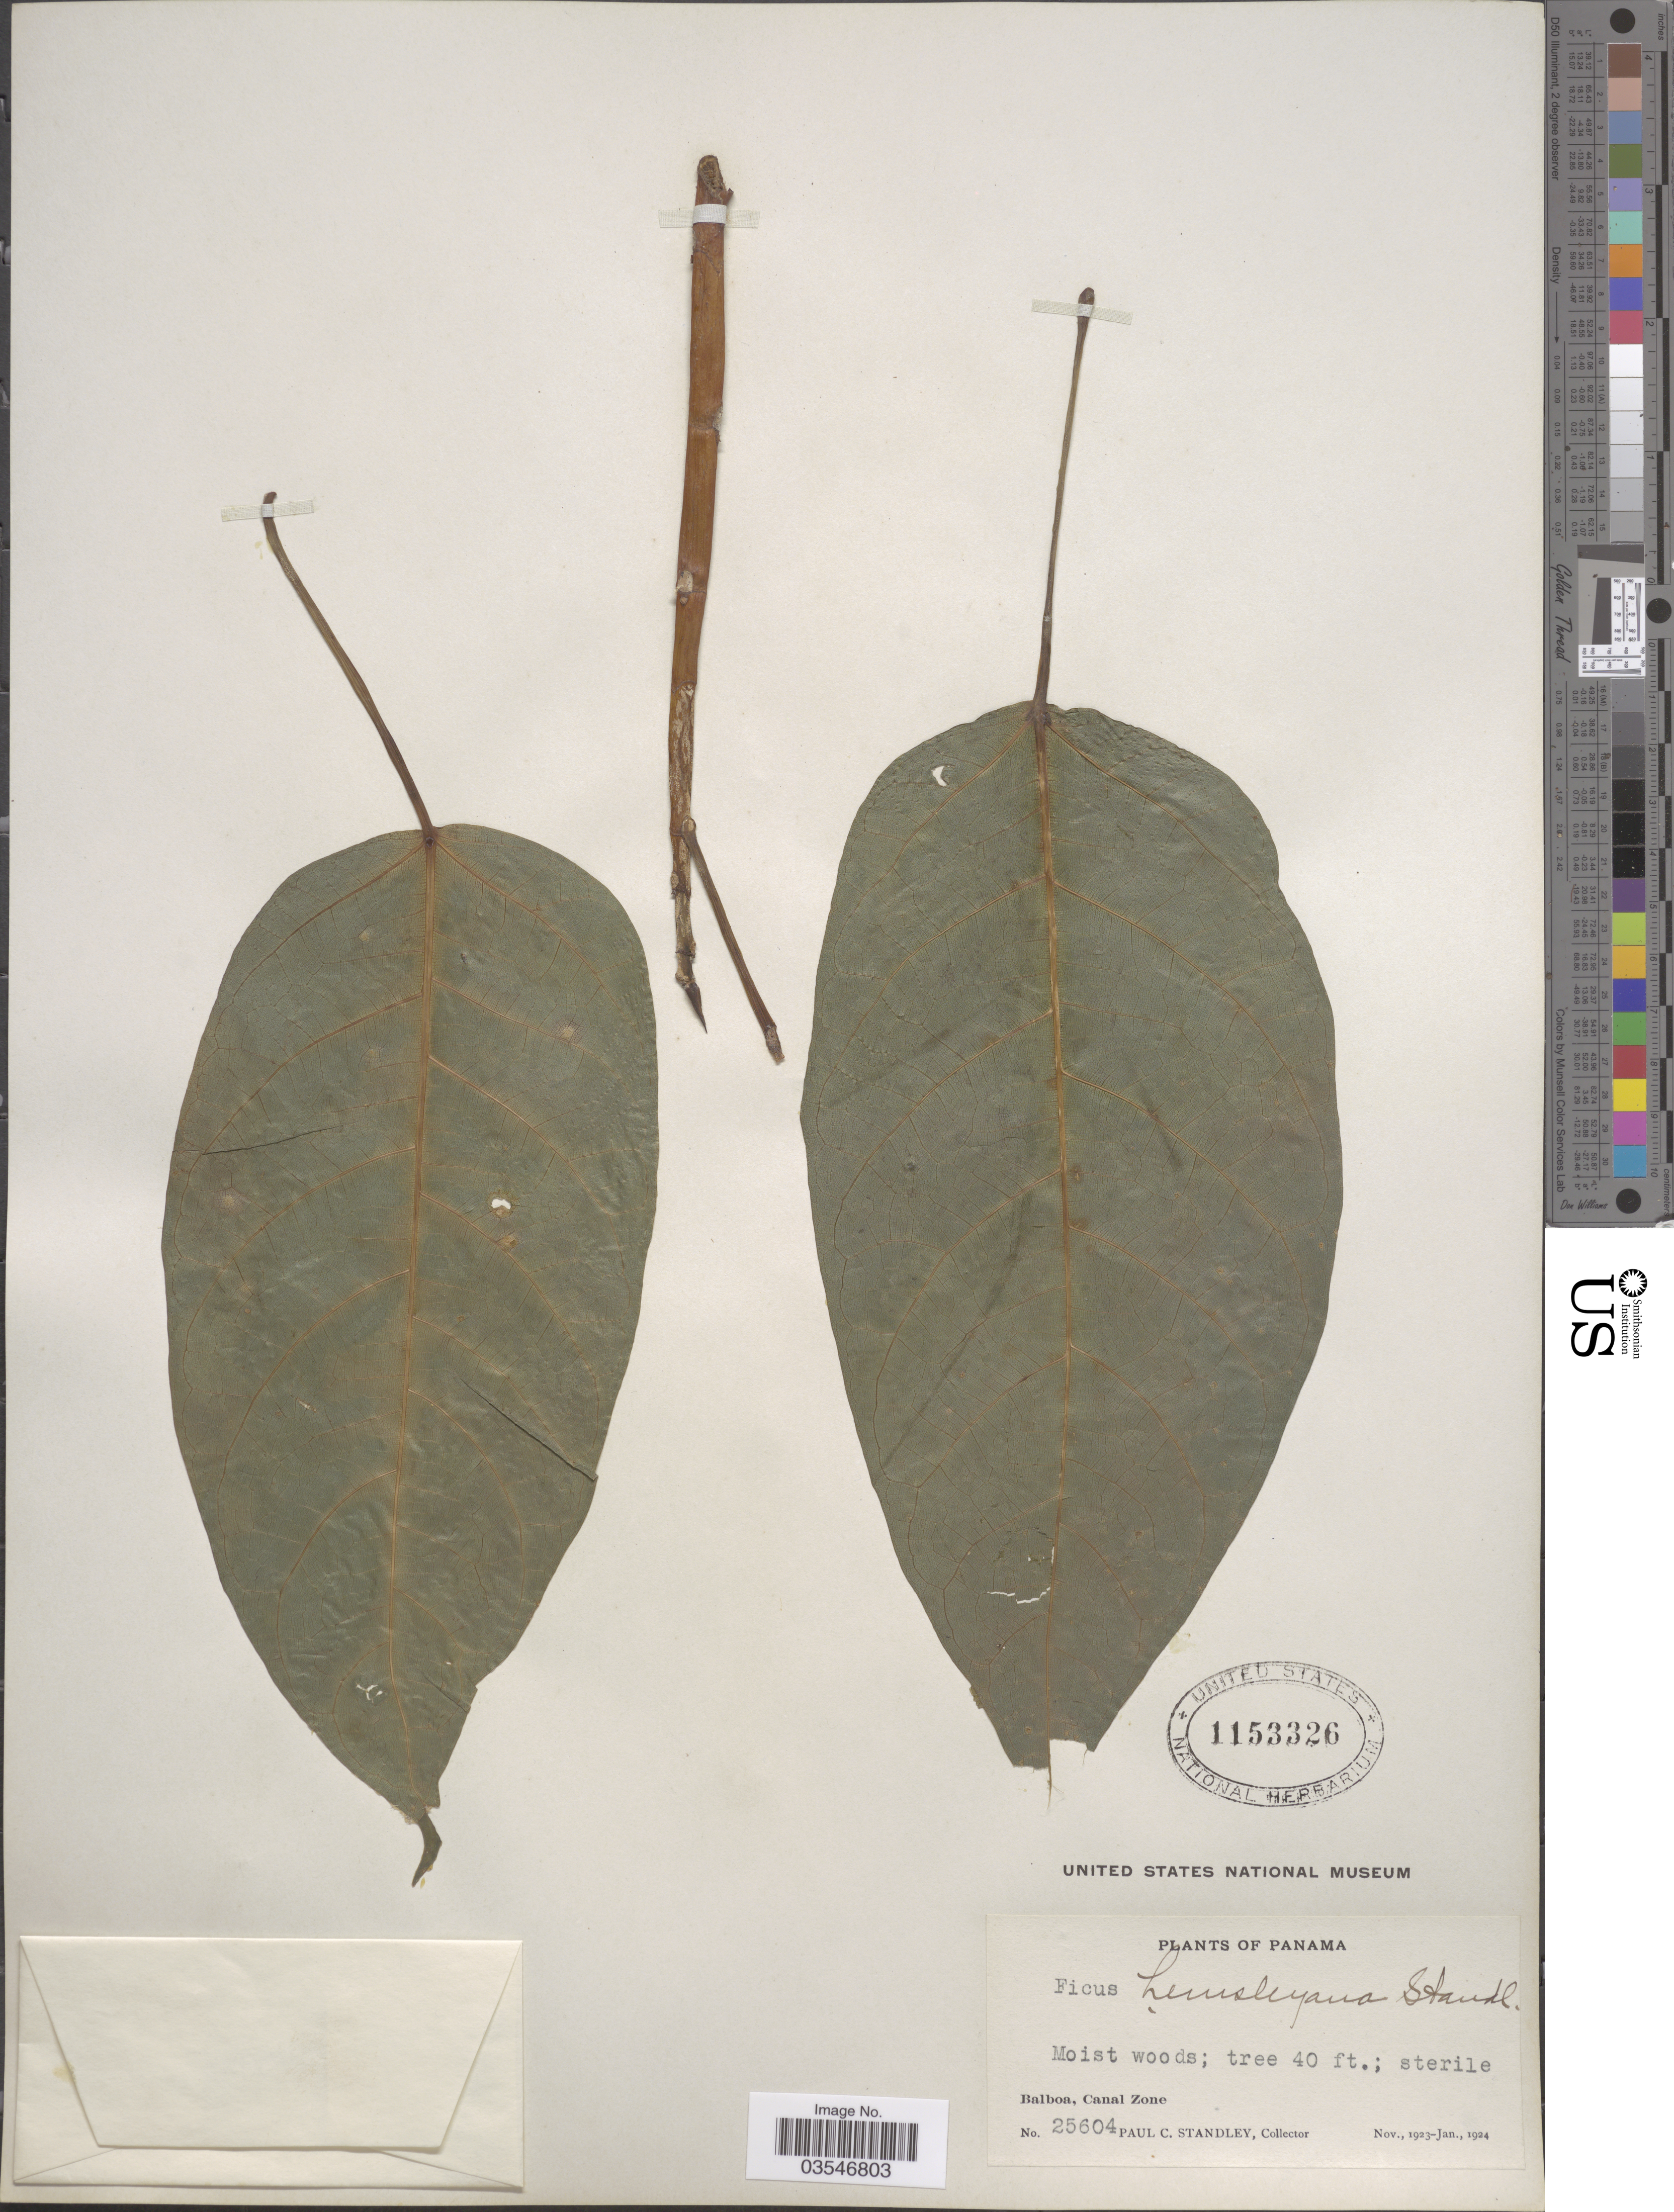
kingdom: Plantae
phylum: Tracheophyta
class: Magnoliopsida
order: Rosales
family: Moraceae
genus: Ficus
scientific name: Ficus hemsleyana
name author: King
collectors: P. C. Standley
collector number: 25604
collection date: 1923-11/1924-01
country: Panama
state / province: Colón / Panamá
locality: Balboa, Canal Zone.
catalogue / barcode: US 1153326